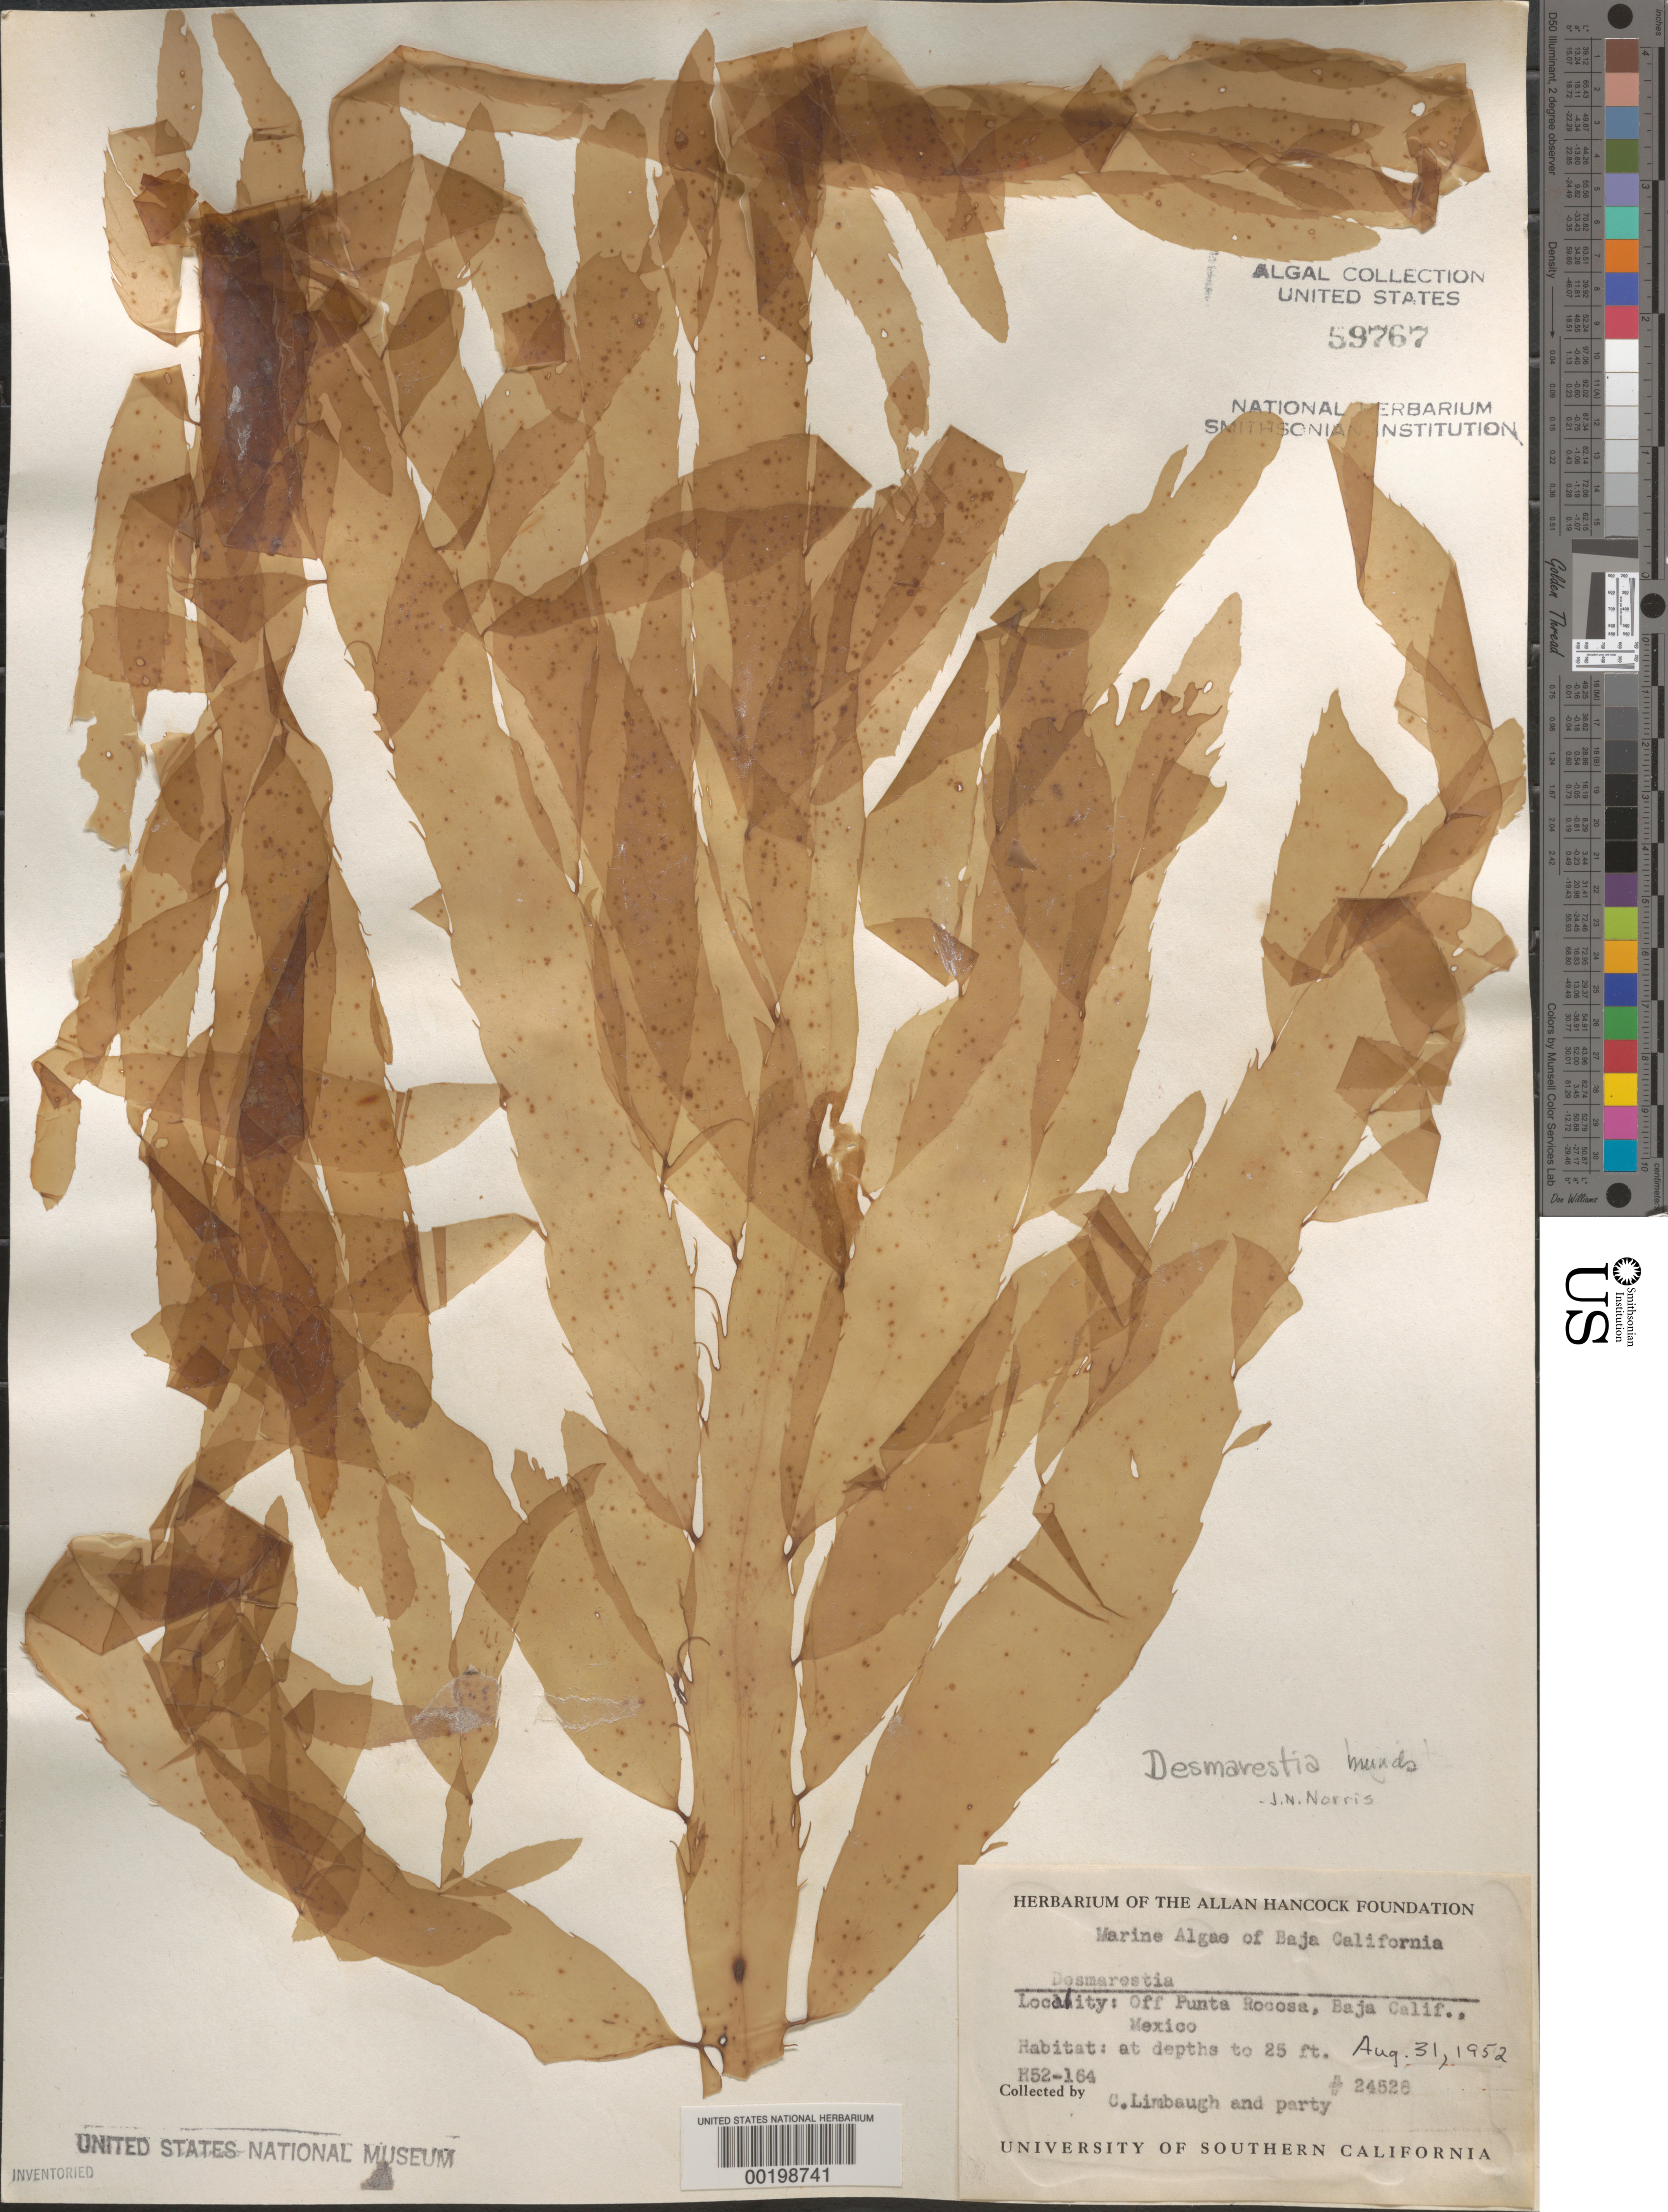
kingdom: Chromista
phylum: Ochrophyta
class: Phaeophyceae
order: Desmarestiales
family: Desmarestiaceae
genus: Desmarestia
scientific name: Desmarestia ligulata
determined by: Norris, James N.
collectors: C. Limbaugh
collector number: EYD 24528 & H52-164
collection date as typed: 31 Aug 1952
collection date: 1952-08-31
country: Mexico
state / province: Baja California Norte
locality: Off Punta Rocosa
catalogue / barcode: US 59767